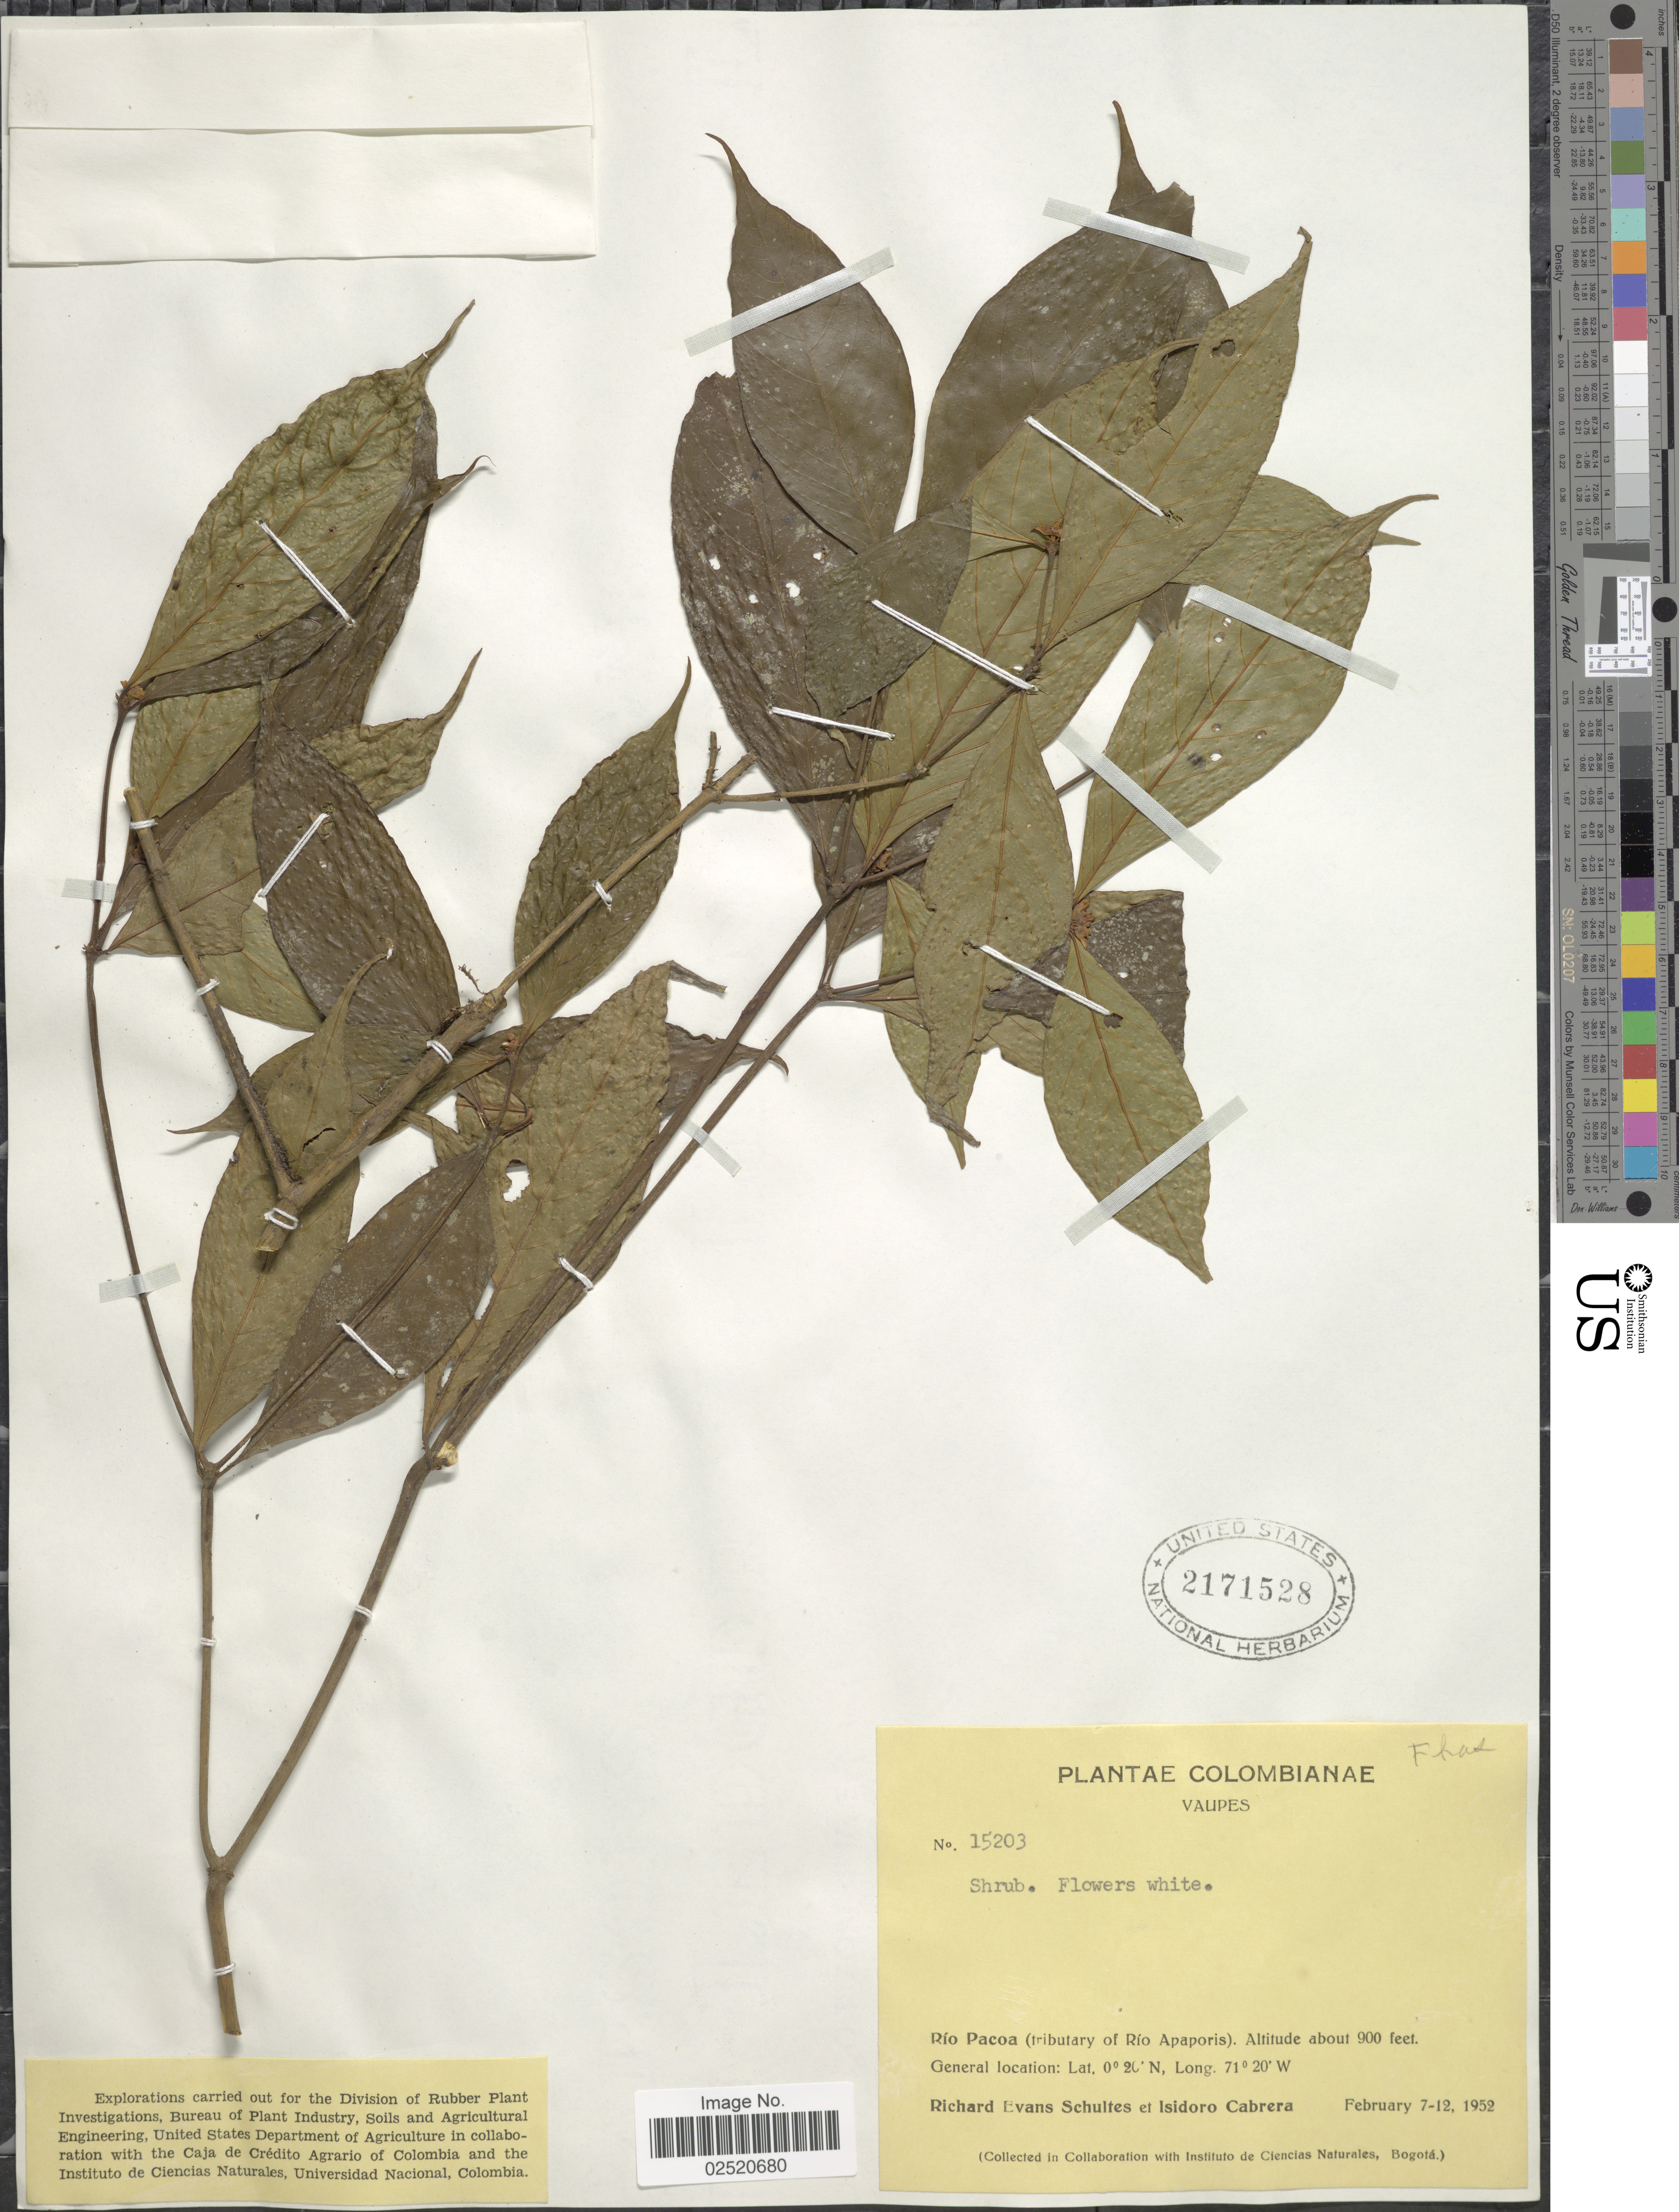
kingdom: Plantae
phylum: Tracheophyta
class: Magnoliopsida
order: Gentianales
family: Rubiaceae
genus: Psychotria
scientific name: Psychotria sp.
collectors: R. E. Schultes & I. Cabrera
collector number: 15203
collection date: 1952-02-07/1952-02-12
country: Colombia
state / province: Vaupés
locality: Río Pacoa (tributary of Río Apaporis)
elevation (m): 274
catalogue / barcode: US 2171528